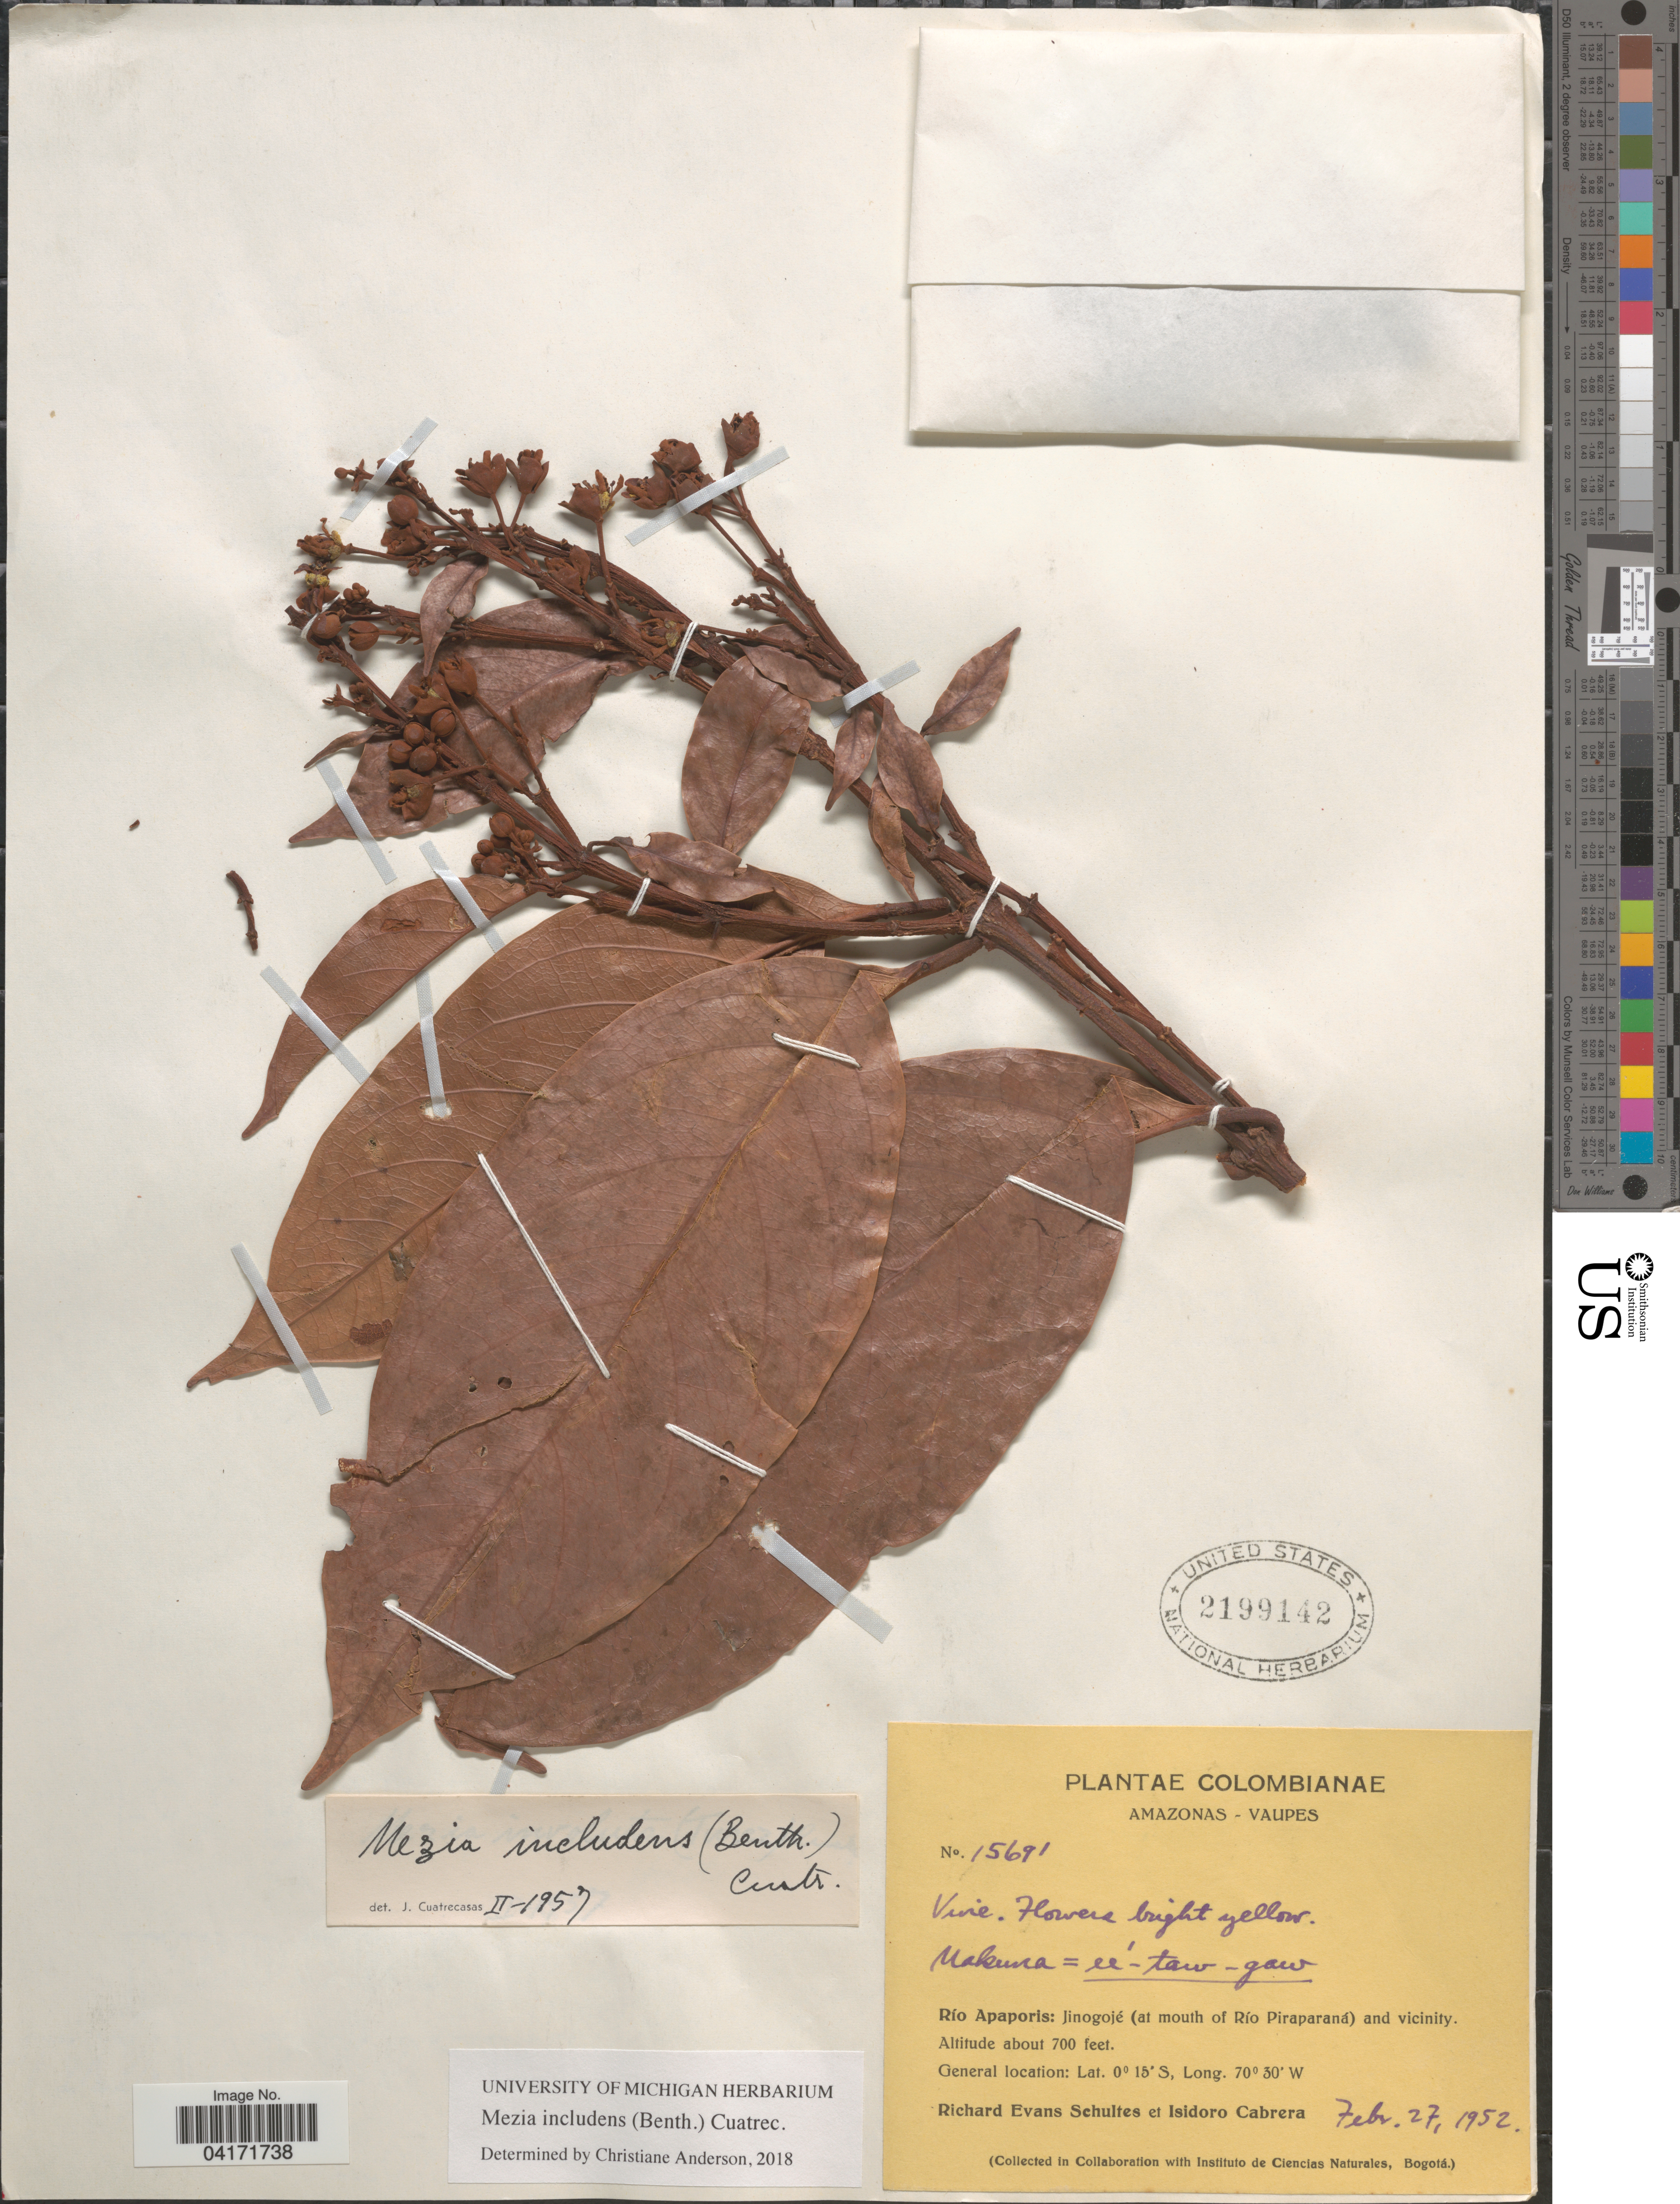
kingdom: Plantae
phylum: Tracheophyta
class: Magnoliopsida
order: Malpighiales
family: Malpighiaceae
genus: Mezia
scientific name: Mezia includens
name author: (Benth.) Cuatrec.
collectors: R. E. Schultes & I. Cabrera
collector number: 15691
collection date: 1952-02-27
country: Colombia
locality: Amazonas - Vaupes. Río Apaporis: Jinogojé (at mouth of Río Piraparaná) and vicinity.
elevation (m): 213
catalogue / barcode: US 2199142